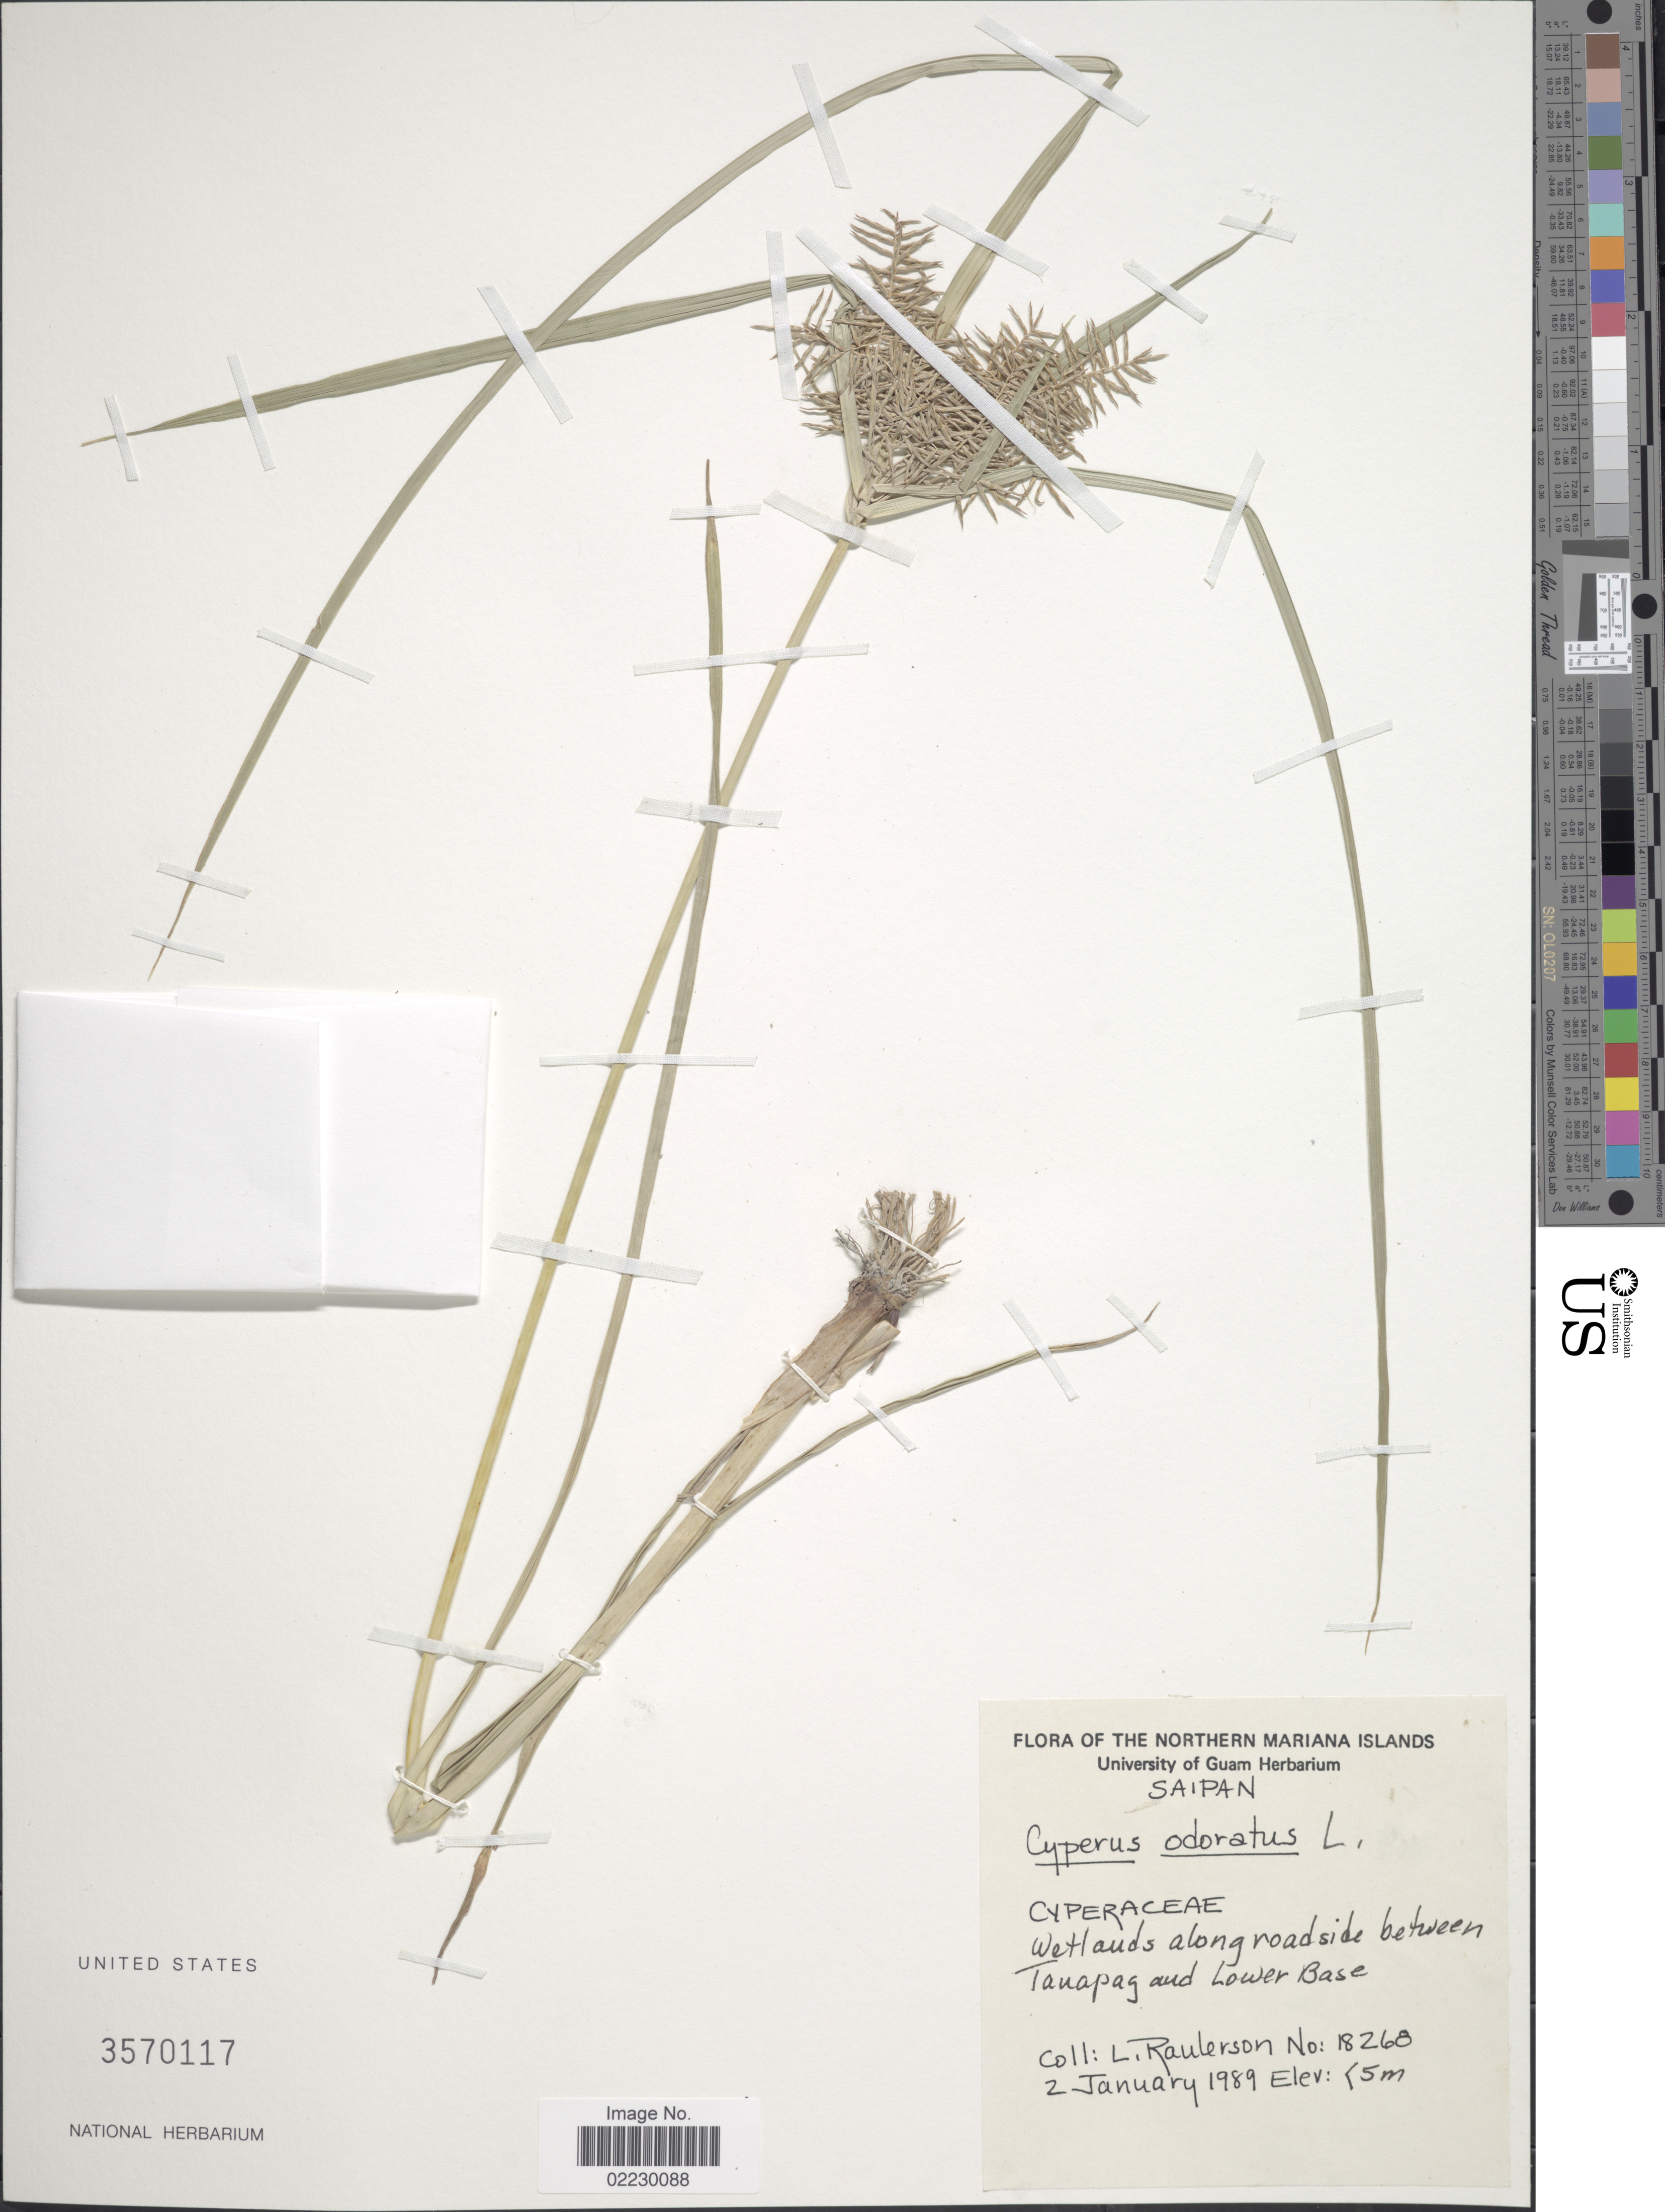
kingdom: Plantae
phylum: Tracheophyta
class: Liliopsida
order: Poales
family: Cyperaceae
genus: Cyperus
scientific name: Cyperus odoratus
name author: L.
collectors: L. Raulerson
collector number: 18268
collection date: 1989-01-02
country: Northern Mariana Islands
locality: Saipan, roadside between Tanapag and Lower Base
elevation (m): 5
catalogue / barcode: US 3570117